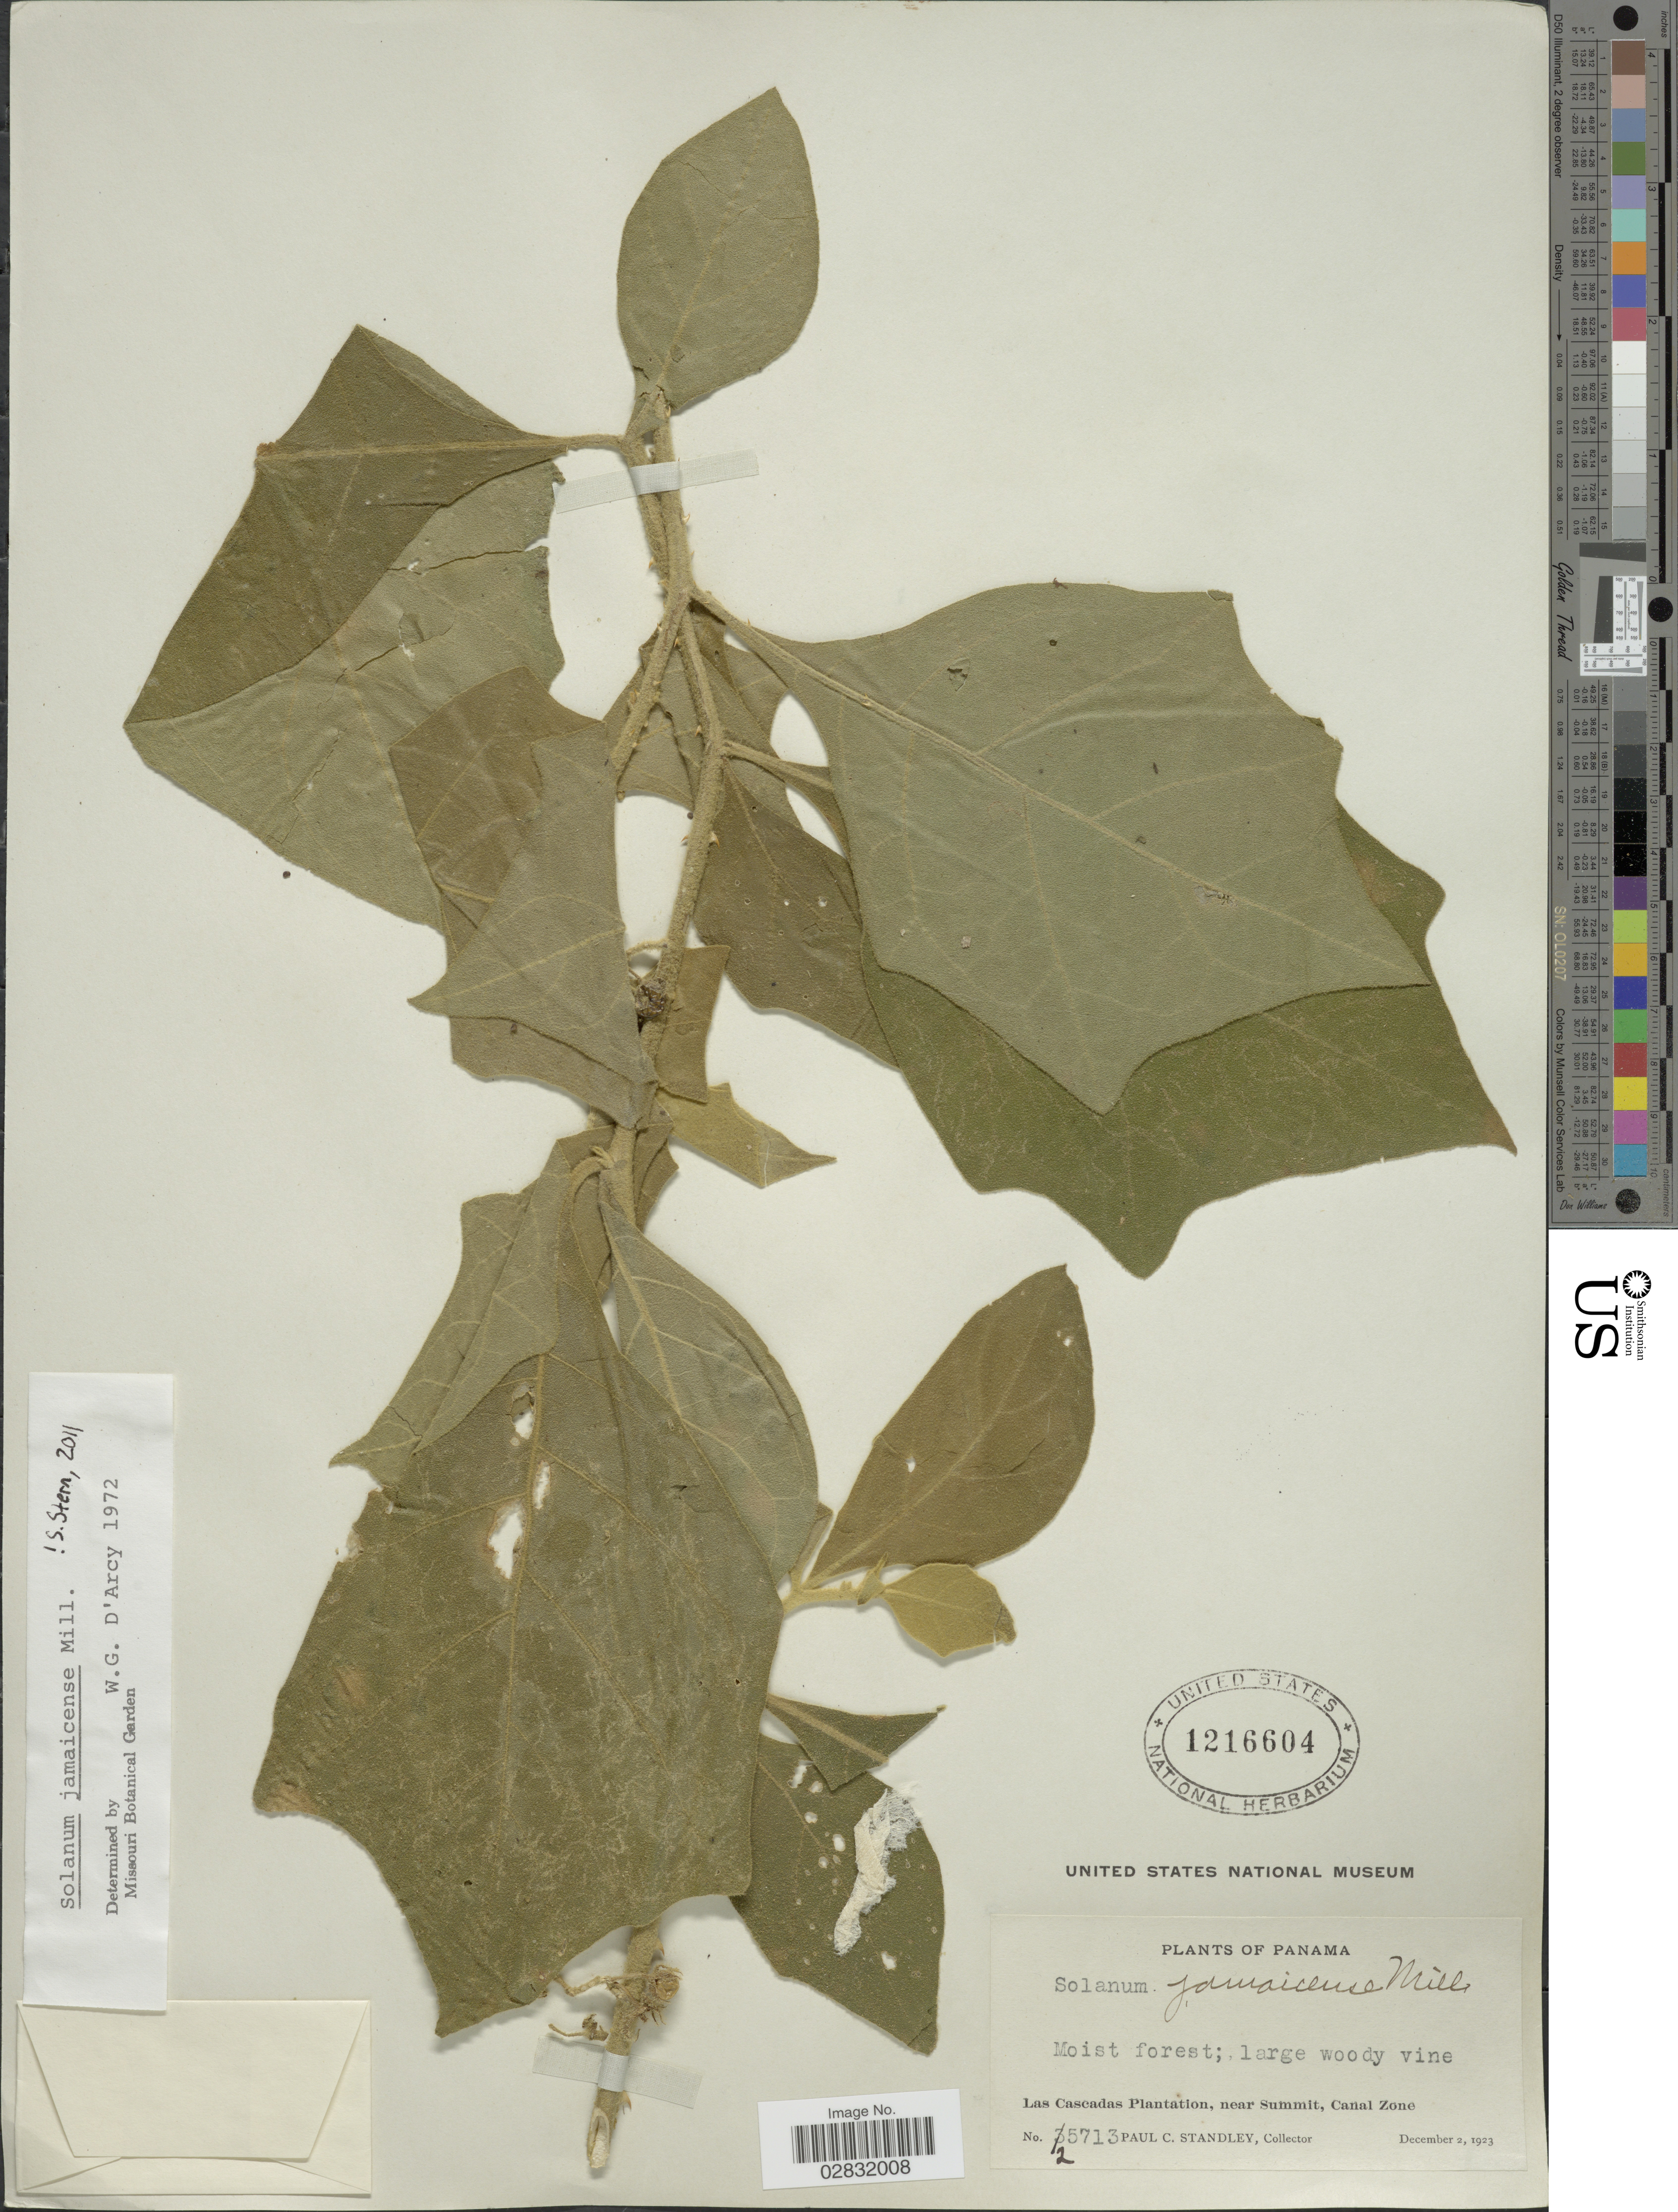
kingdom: Plantae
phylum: Tracheophyta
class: Magnoliopsida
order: Solanales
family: Solanaceae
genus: Solanum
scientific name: Solanum jamaicense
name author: Mill.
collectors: P. C. Standley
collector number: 25713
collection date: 1923-12-02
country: Panama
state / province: Colón / Panamá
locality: Las Cascadas Plantation, near Summit, Canal Zone.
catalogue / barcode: US 1216604